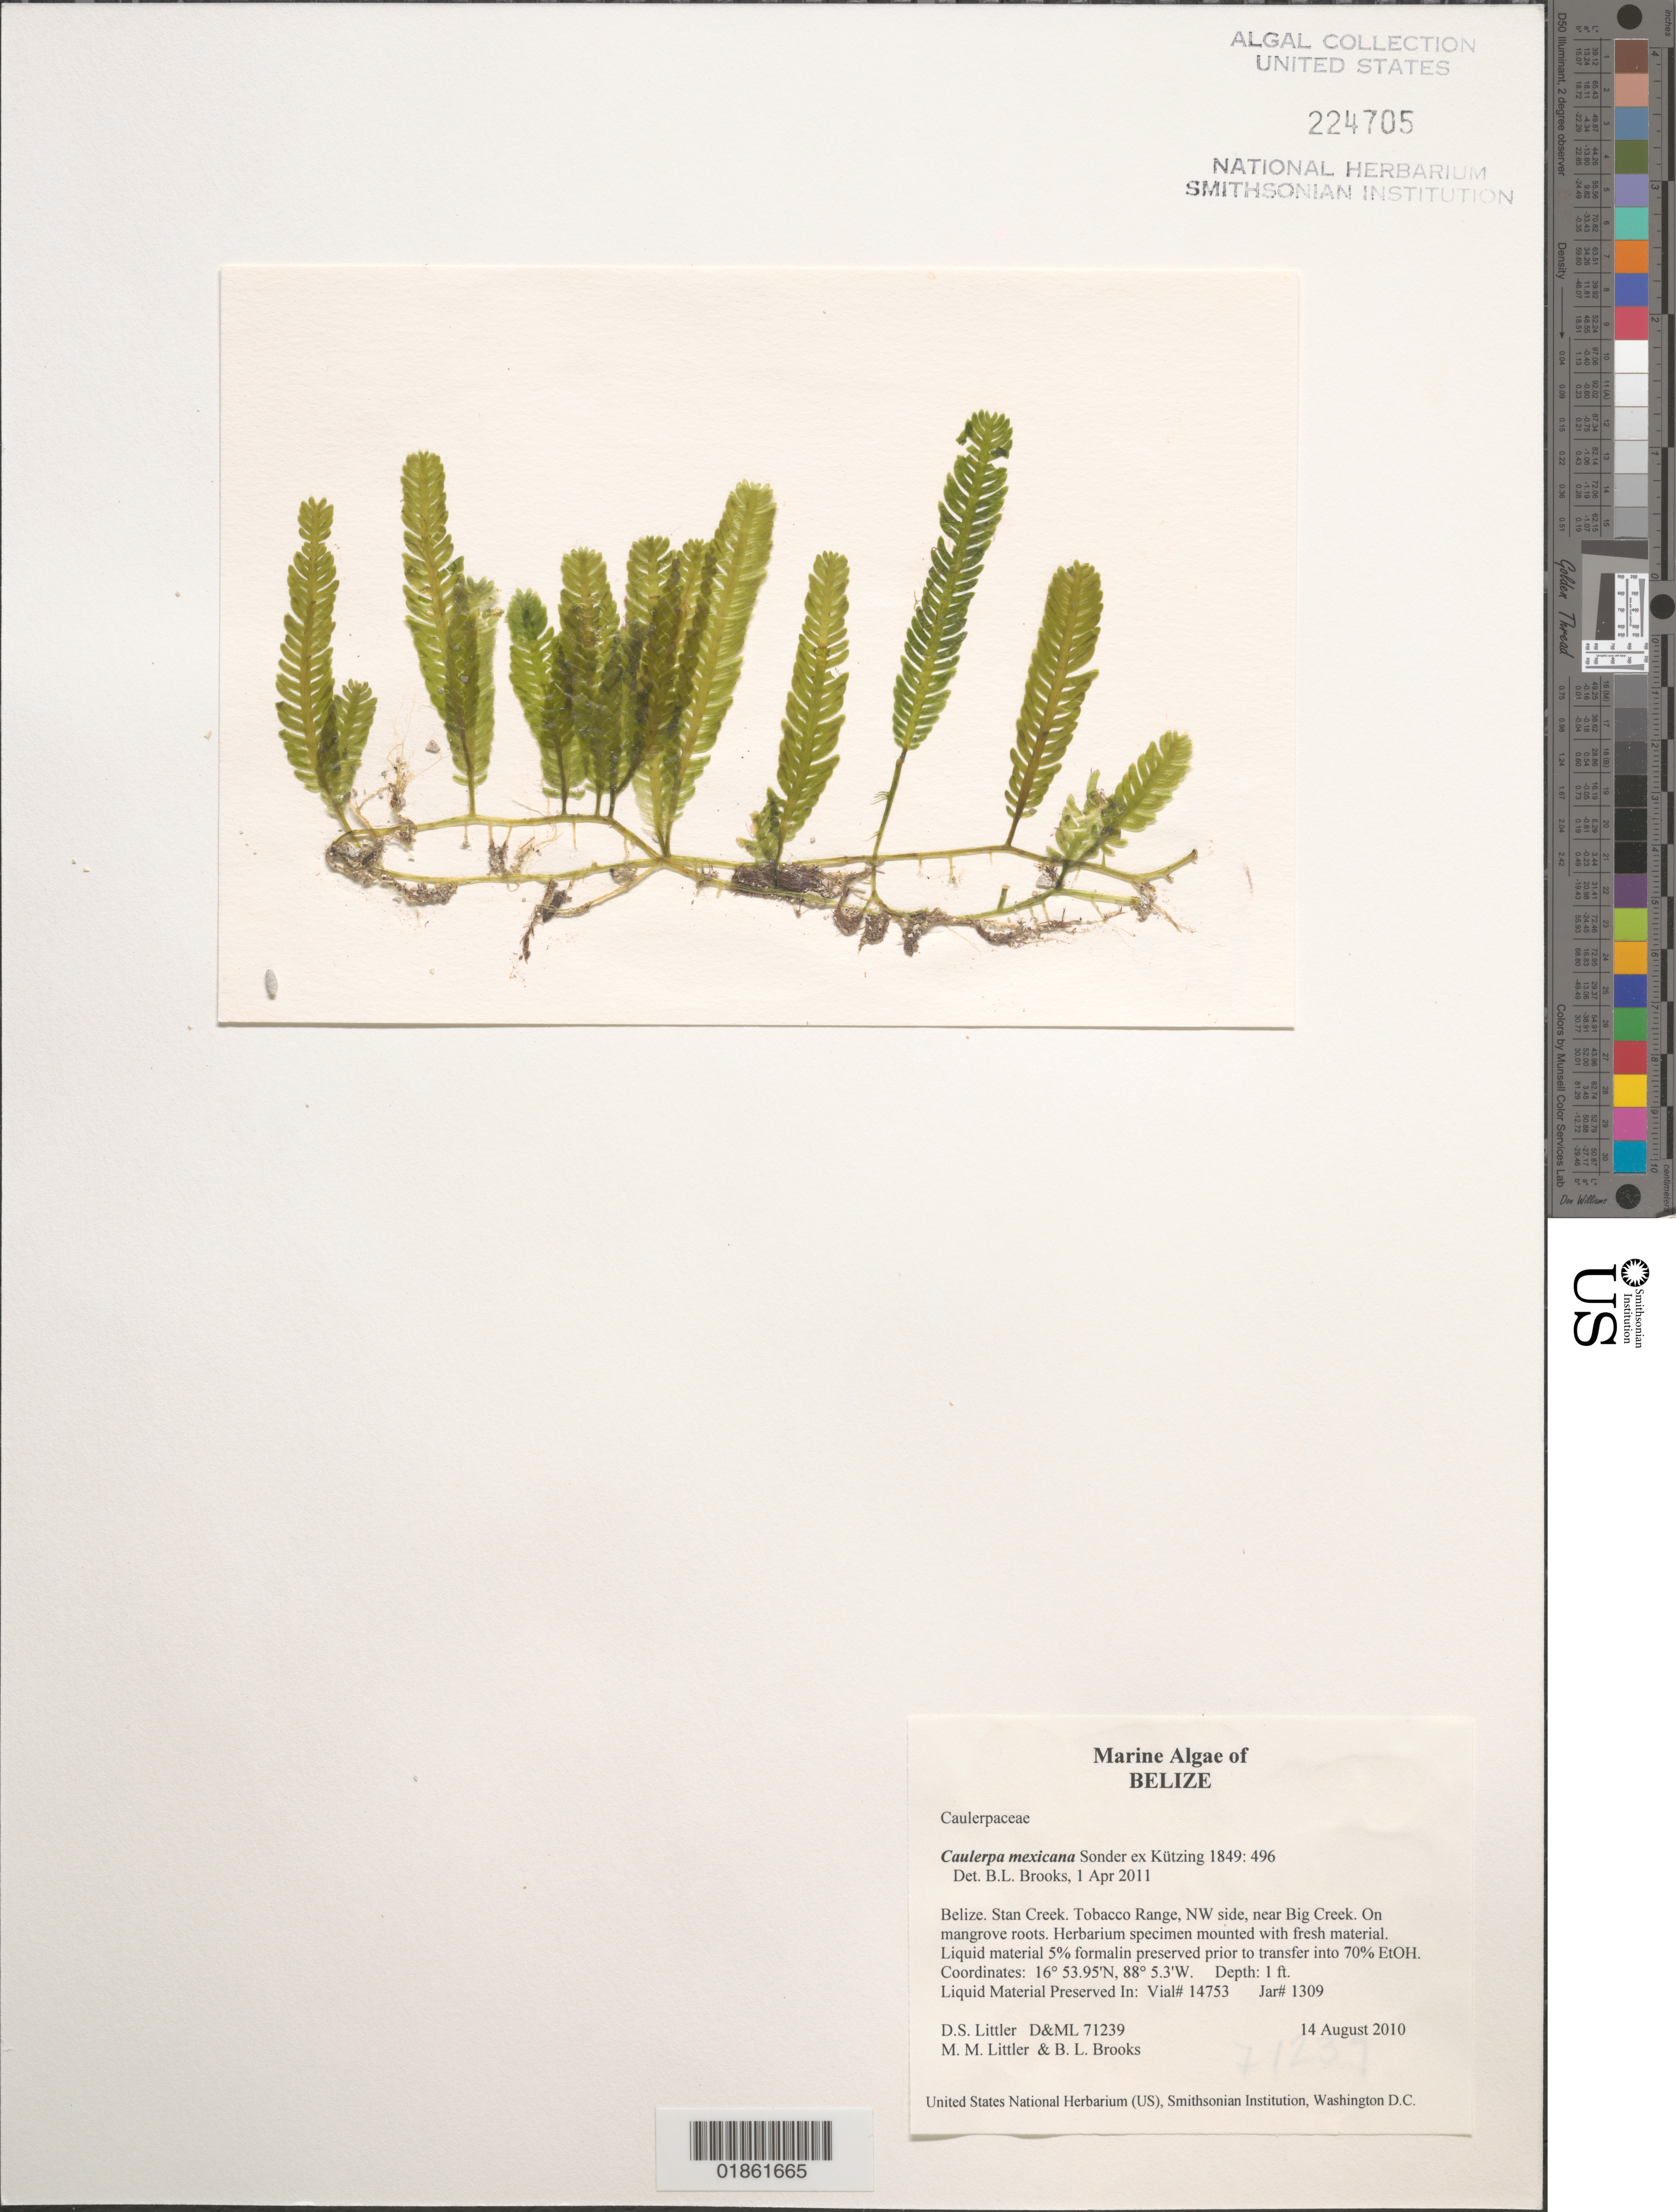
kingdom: Plantae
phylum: Chlorophyta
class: Ulvophyceae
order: Bryopsidales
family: Caulerpaceae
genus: Caulerpa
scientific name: Caulerpa mexicana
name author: Sond. ex Kütz.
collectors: D. S. Littler & M. M. Littler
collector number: D&ML 71239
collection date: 2010-08-14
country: Belize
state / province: Stann Creek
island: Tobacco Range Cays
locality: Tobacco Range. Near Big Creek.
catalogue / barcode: US 224705